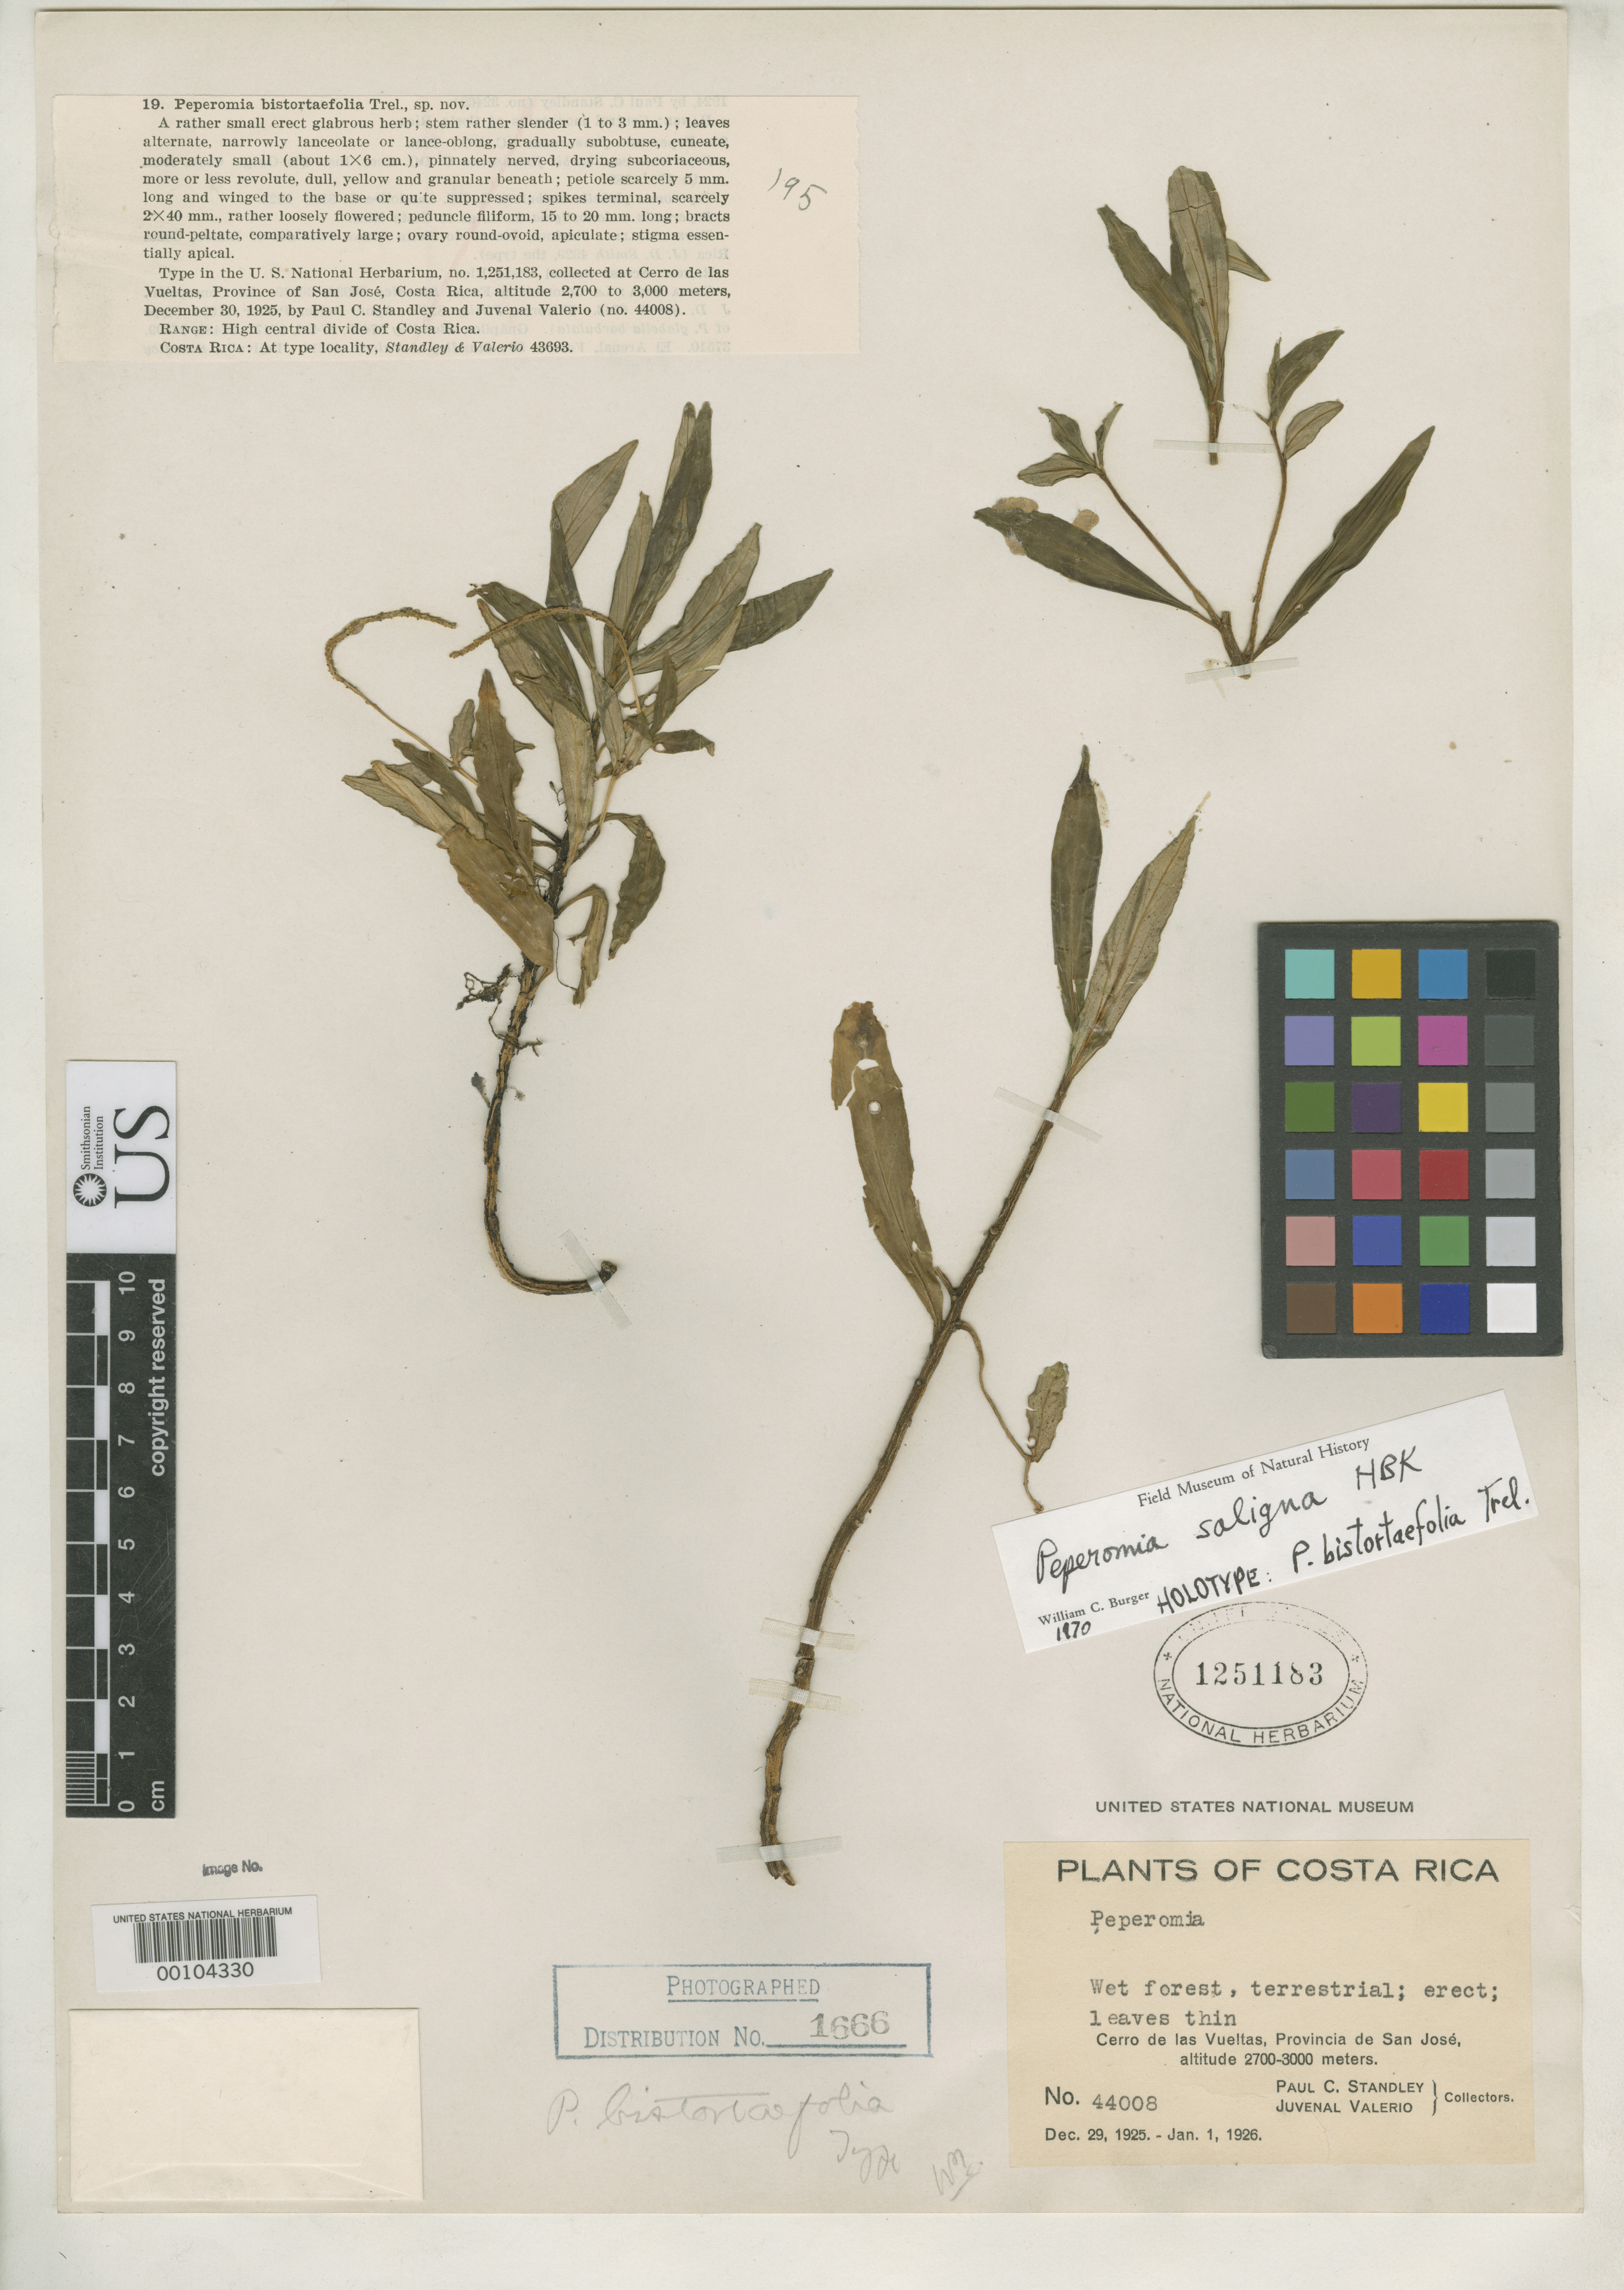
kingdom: Plantae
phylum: Tracheophyta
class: Magnoliopsida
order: Piperales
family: Piperaceae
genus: Peperomia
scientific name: Peperomia bistortaefolia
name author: Trel.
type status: Holotype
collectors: P. C. Standley & J. Valerio R.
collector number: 44008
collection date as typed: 29 Dec 1925 to 01 Jan 1925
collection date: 1925-01-01/1925-12-29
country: Costa Rica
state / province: San José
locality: Cerro de las Vueltas.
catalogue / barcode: US 1251183